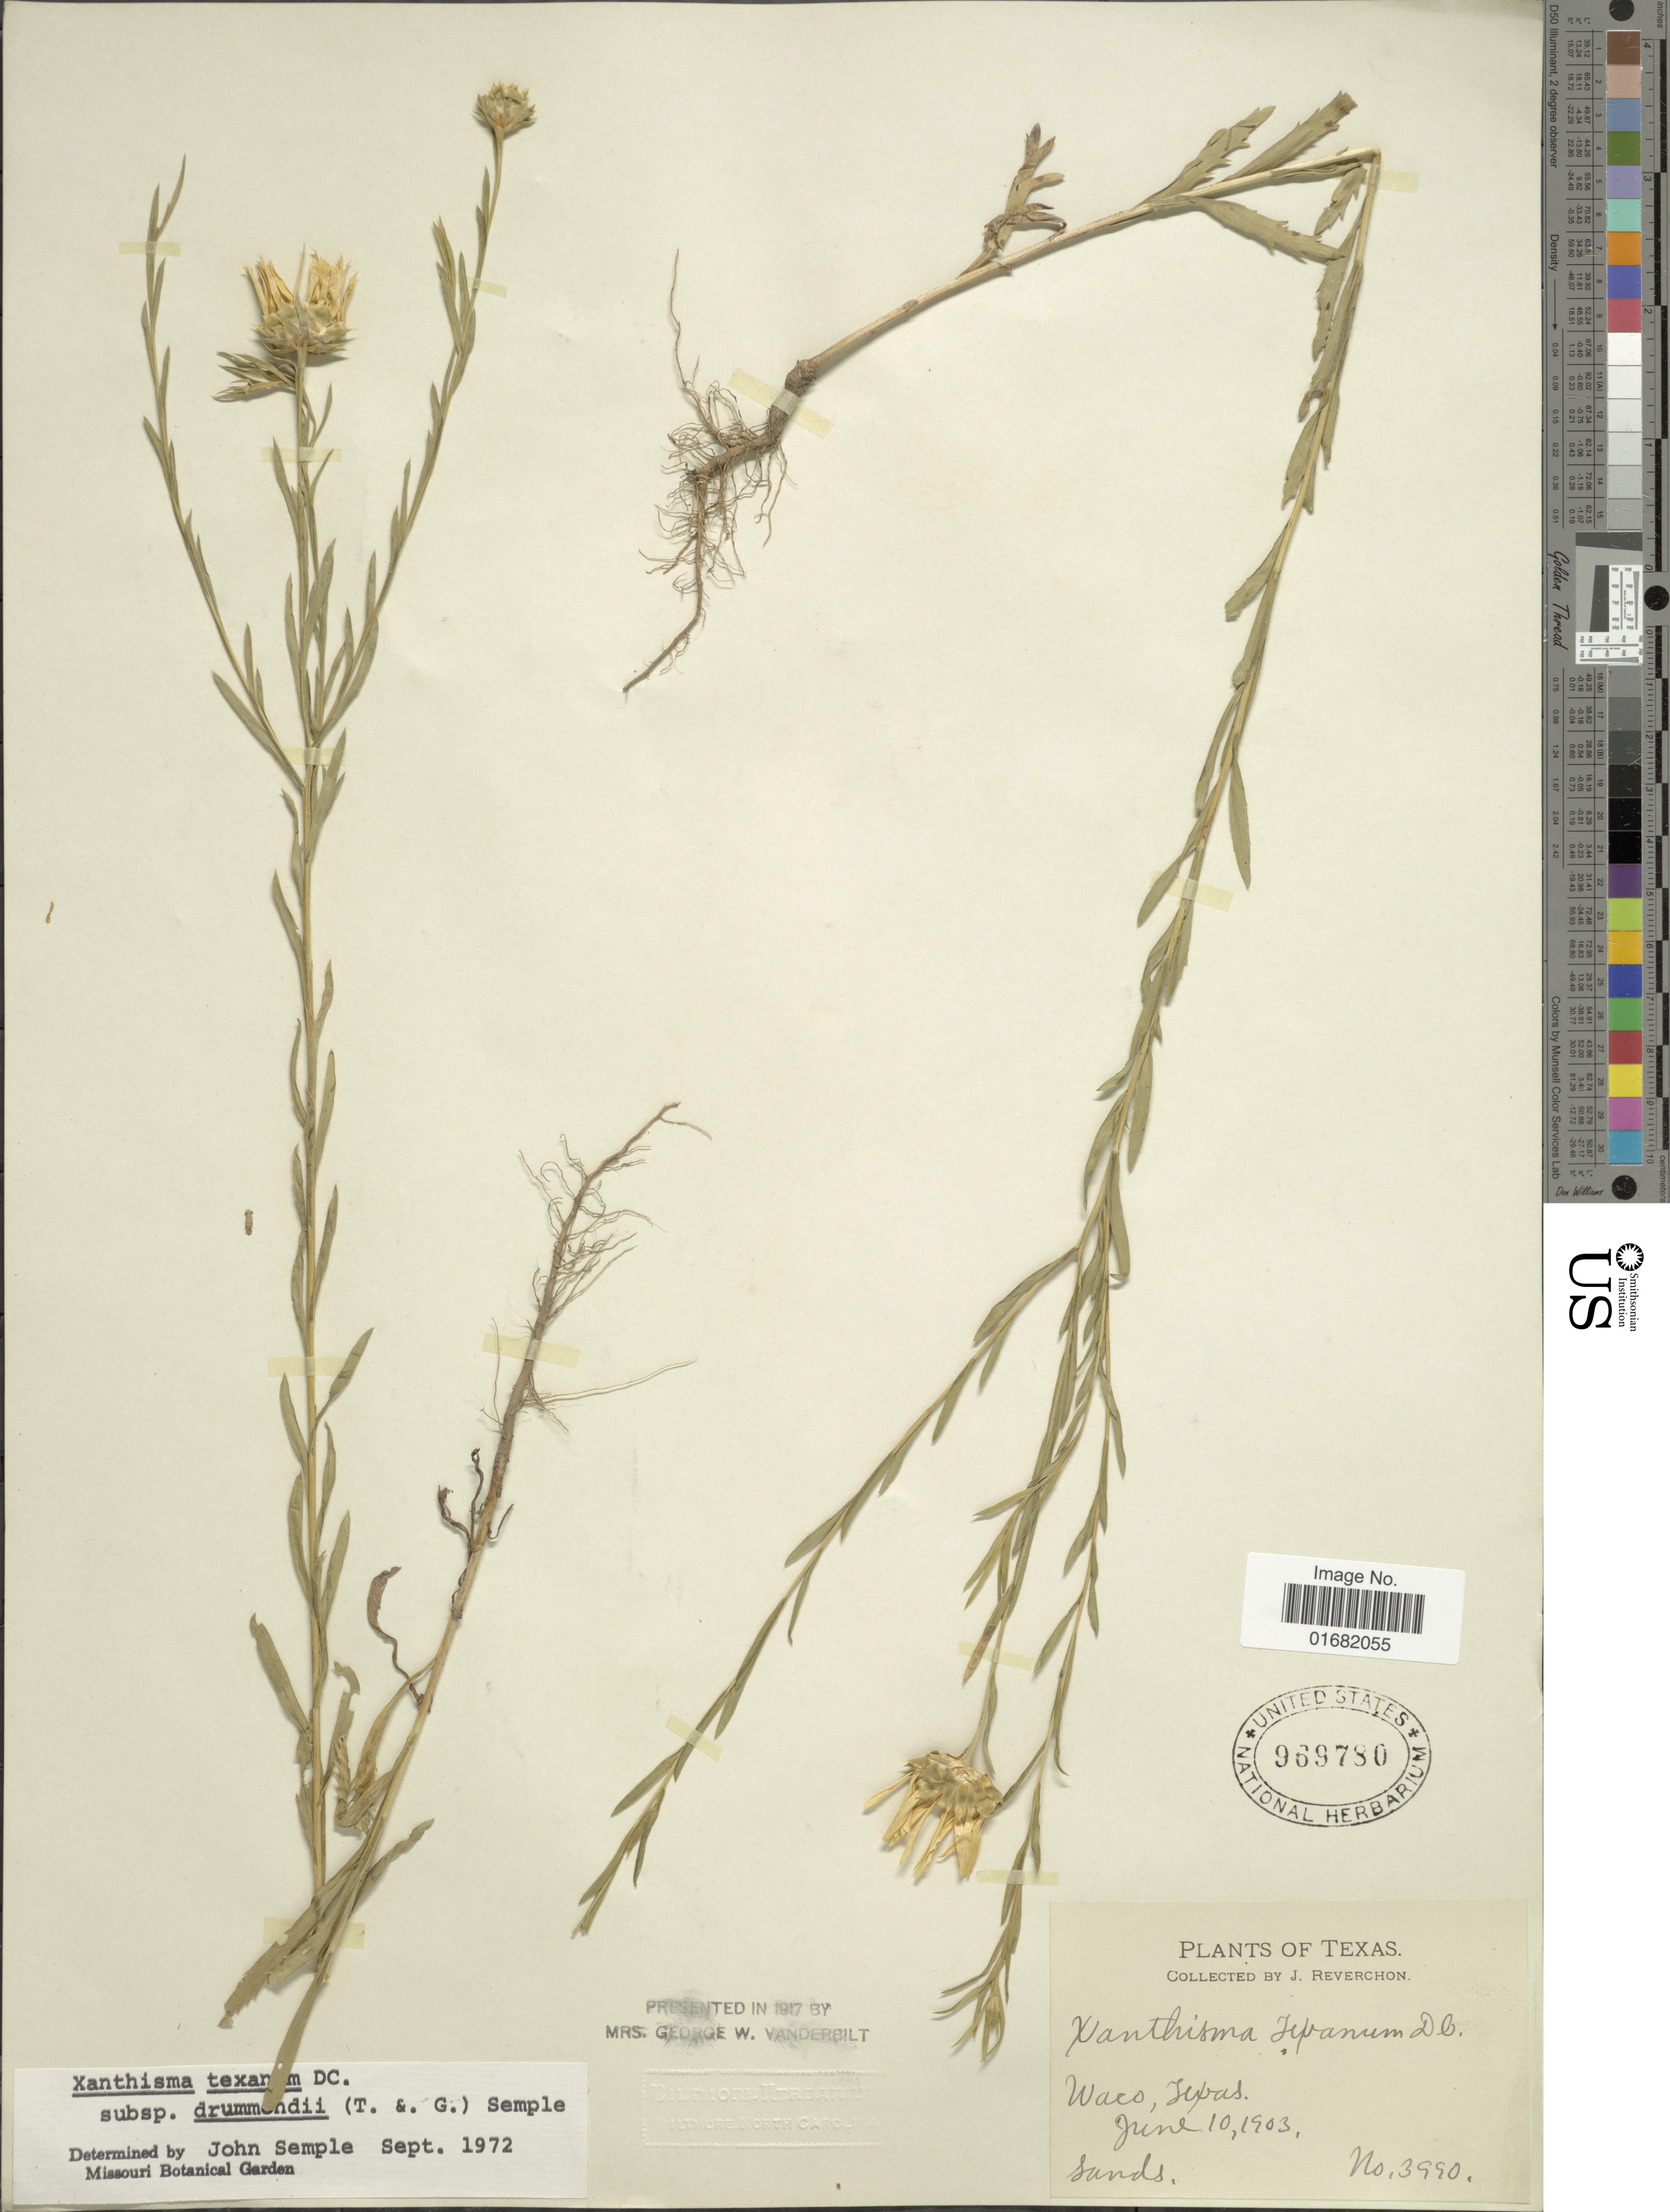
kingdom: Plantae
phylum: Tracheophyta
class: Magnoliopsida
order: Asterales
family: Asteraceae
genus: Xanthisma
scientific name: Xanthisma texanum subsp. drummondii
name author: (Torr. & A. Gray) Semple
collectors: J. Reverchon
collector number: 3990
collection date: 1903-06-10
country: United States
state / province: Texas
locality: Waco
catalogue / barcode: US 969780